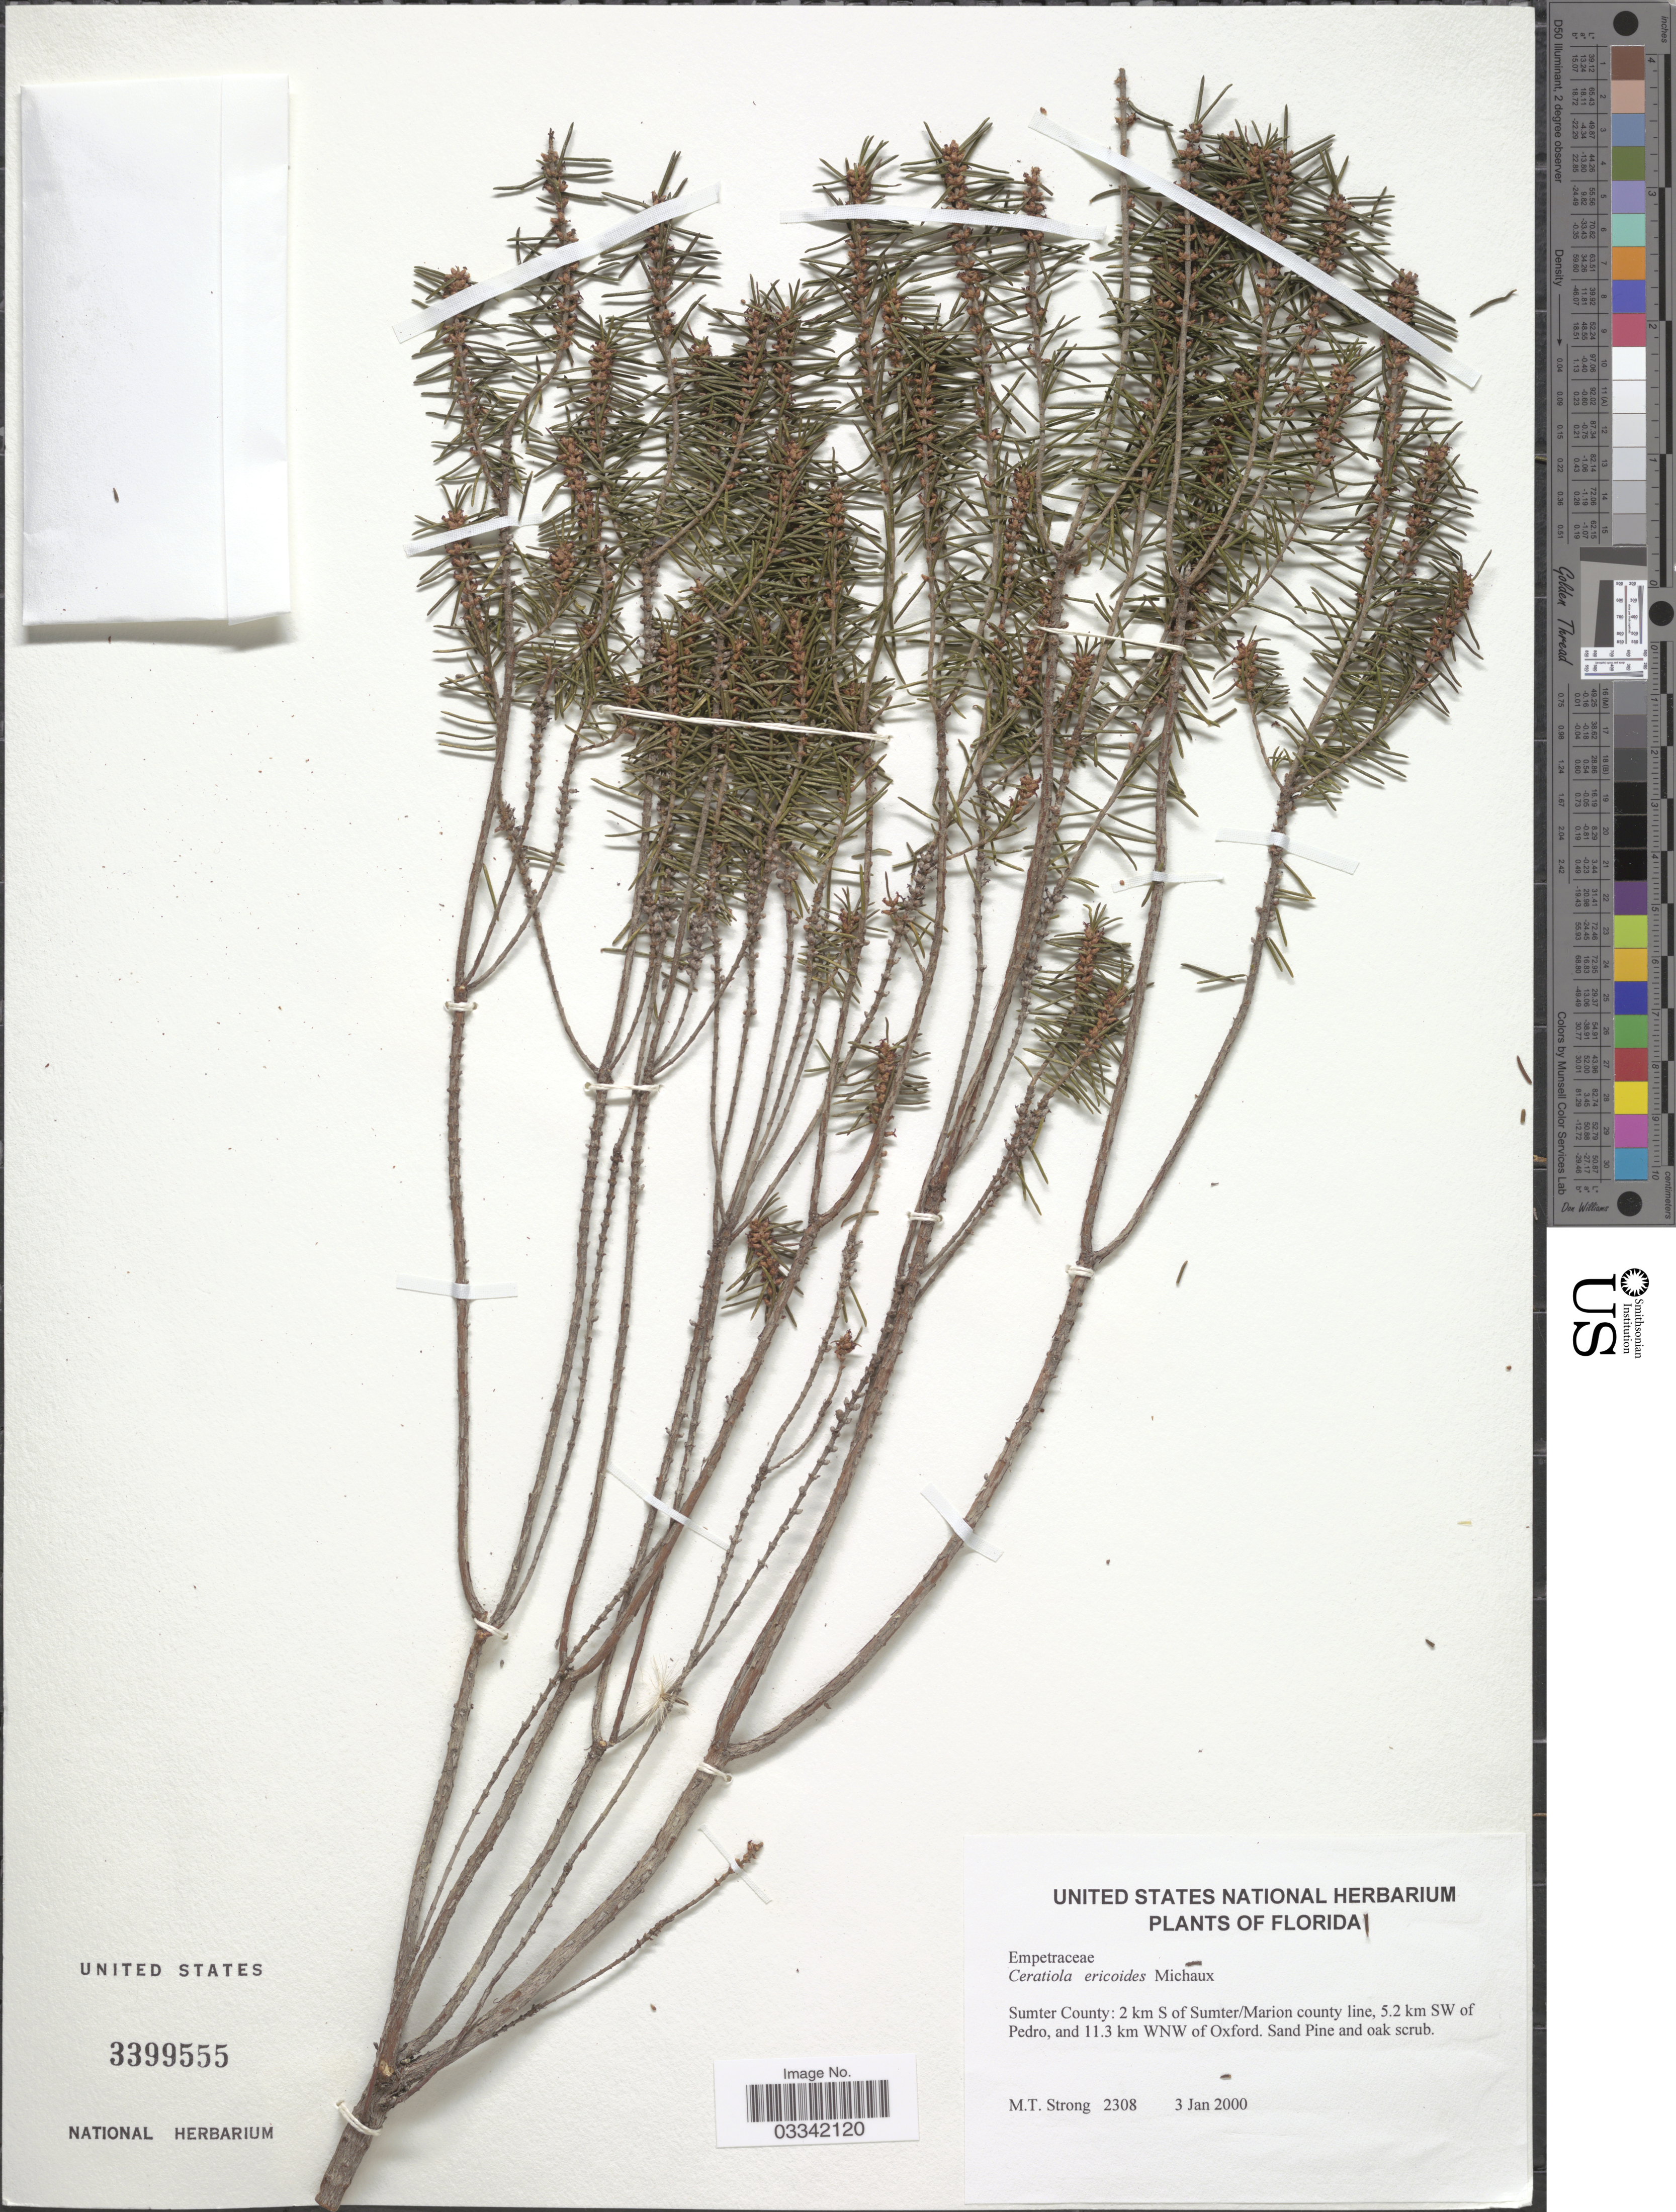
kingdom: Plantae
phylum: Tracheophyta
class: Magnoliopsida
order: Ericales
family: Ericaceae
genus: Ceratiola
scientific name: Ceratiola ericoides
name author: Michx.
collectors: M. T. Strong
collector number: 2308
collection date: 2000-01-03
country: United States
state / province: Florida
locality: Sumter County: 2 km S of Sumter/Marion county line, 5.2 km SW of Pedro, and 11.3 km WNW of Oxford.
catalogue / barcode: US 3399555